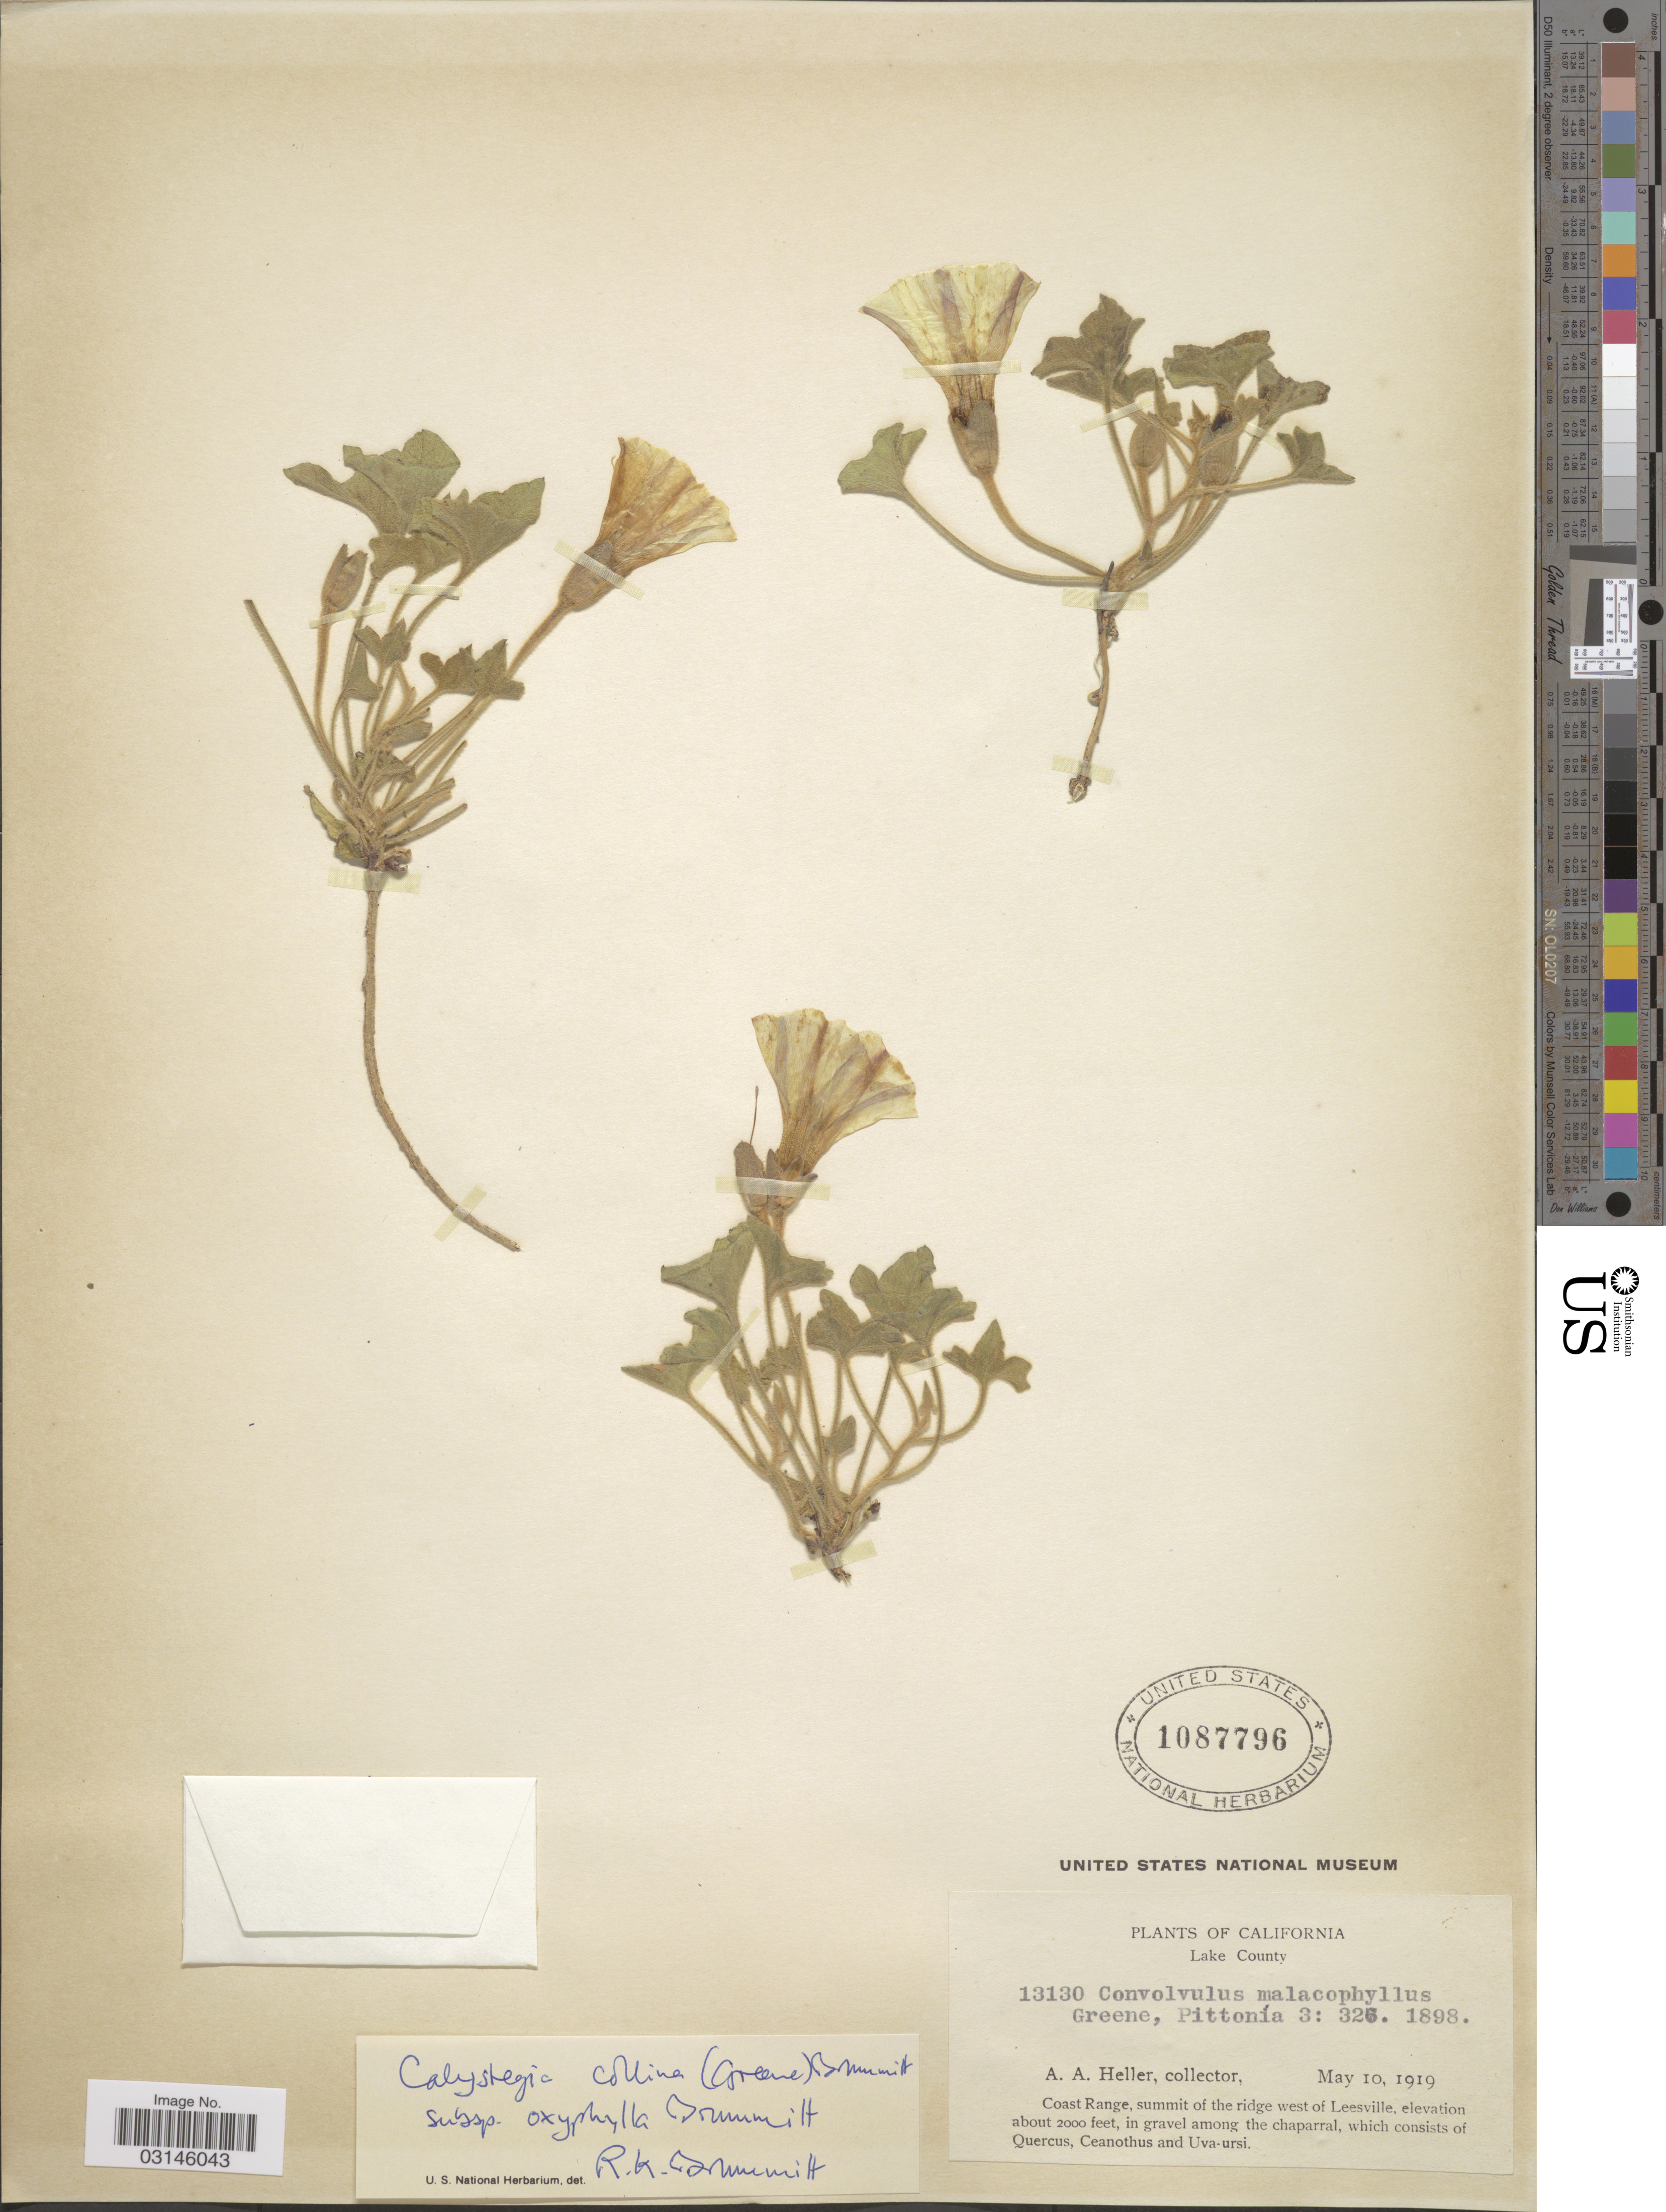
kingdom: Plantae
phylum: Tracheophyta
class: Magnoliopsida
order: Solanales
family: Convolvulaceae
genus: Calystegia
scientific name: Calystegia collina subsp. oxyphylla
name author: Brummitt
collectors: A. A. Heller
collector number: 13130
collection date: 1919-05-10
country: United States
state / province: California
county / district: Lake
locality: Lake County. Coast Range, summit of the ridge west of Leesville.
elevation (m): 610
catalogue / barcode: US 1087796